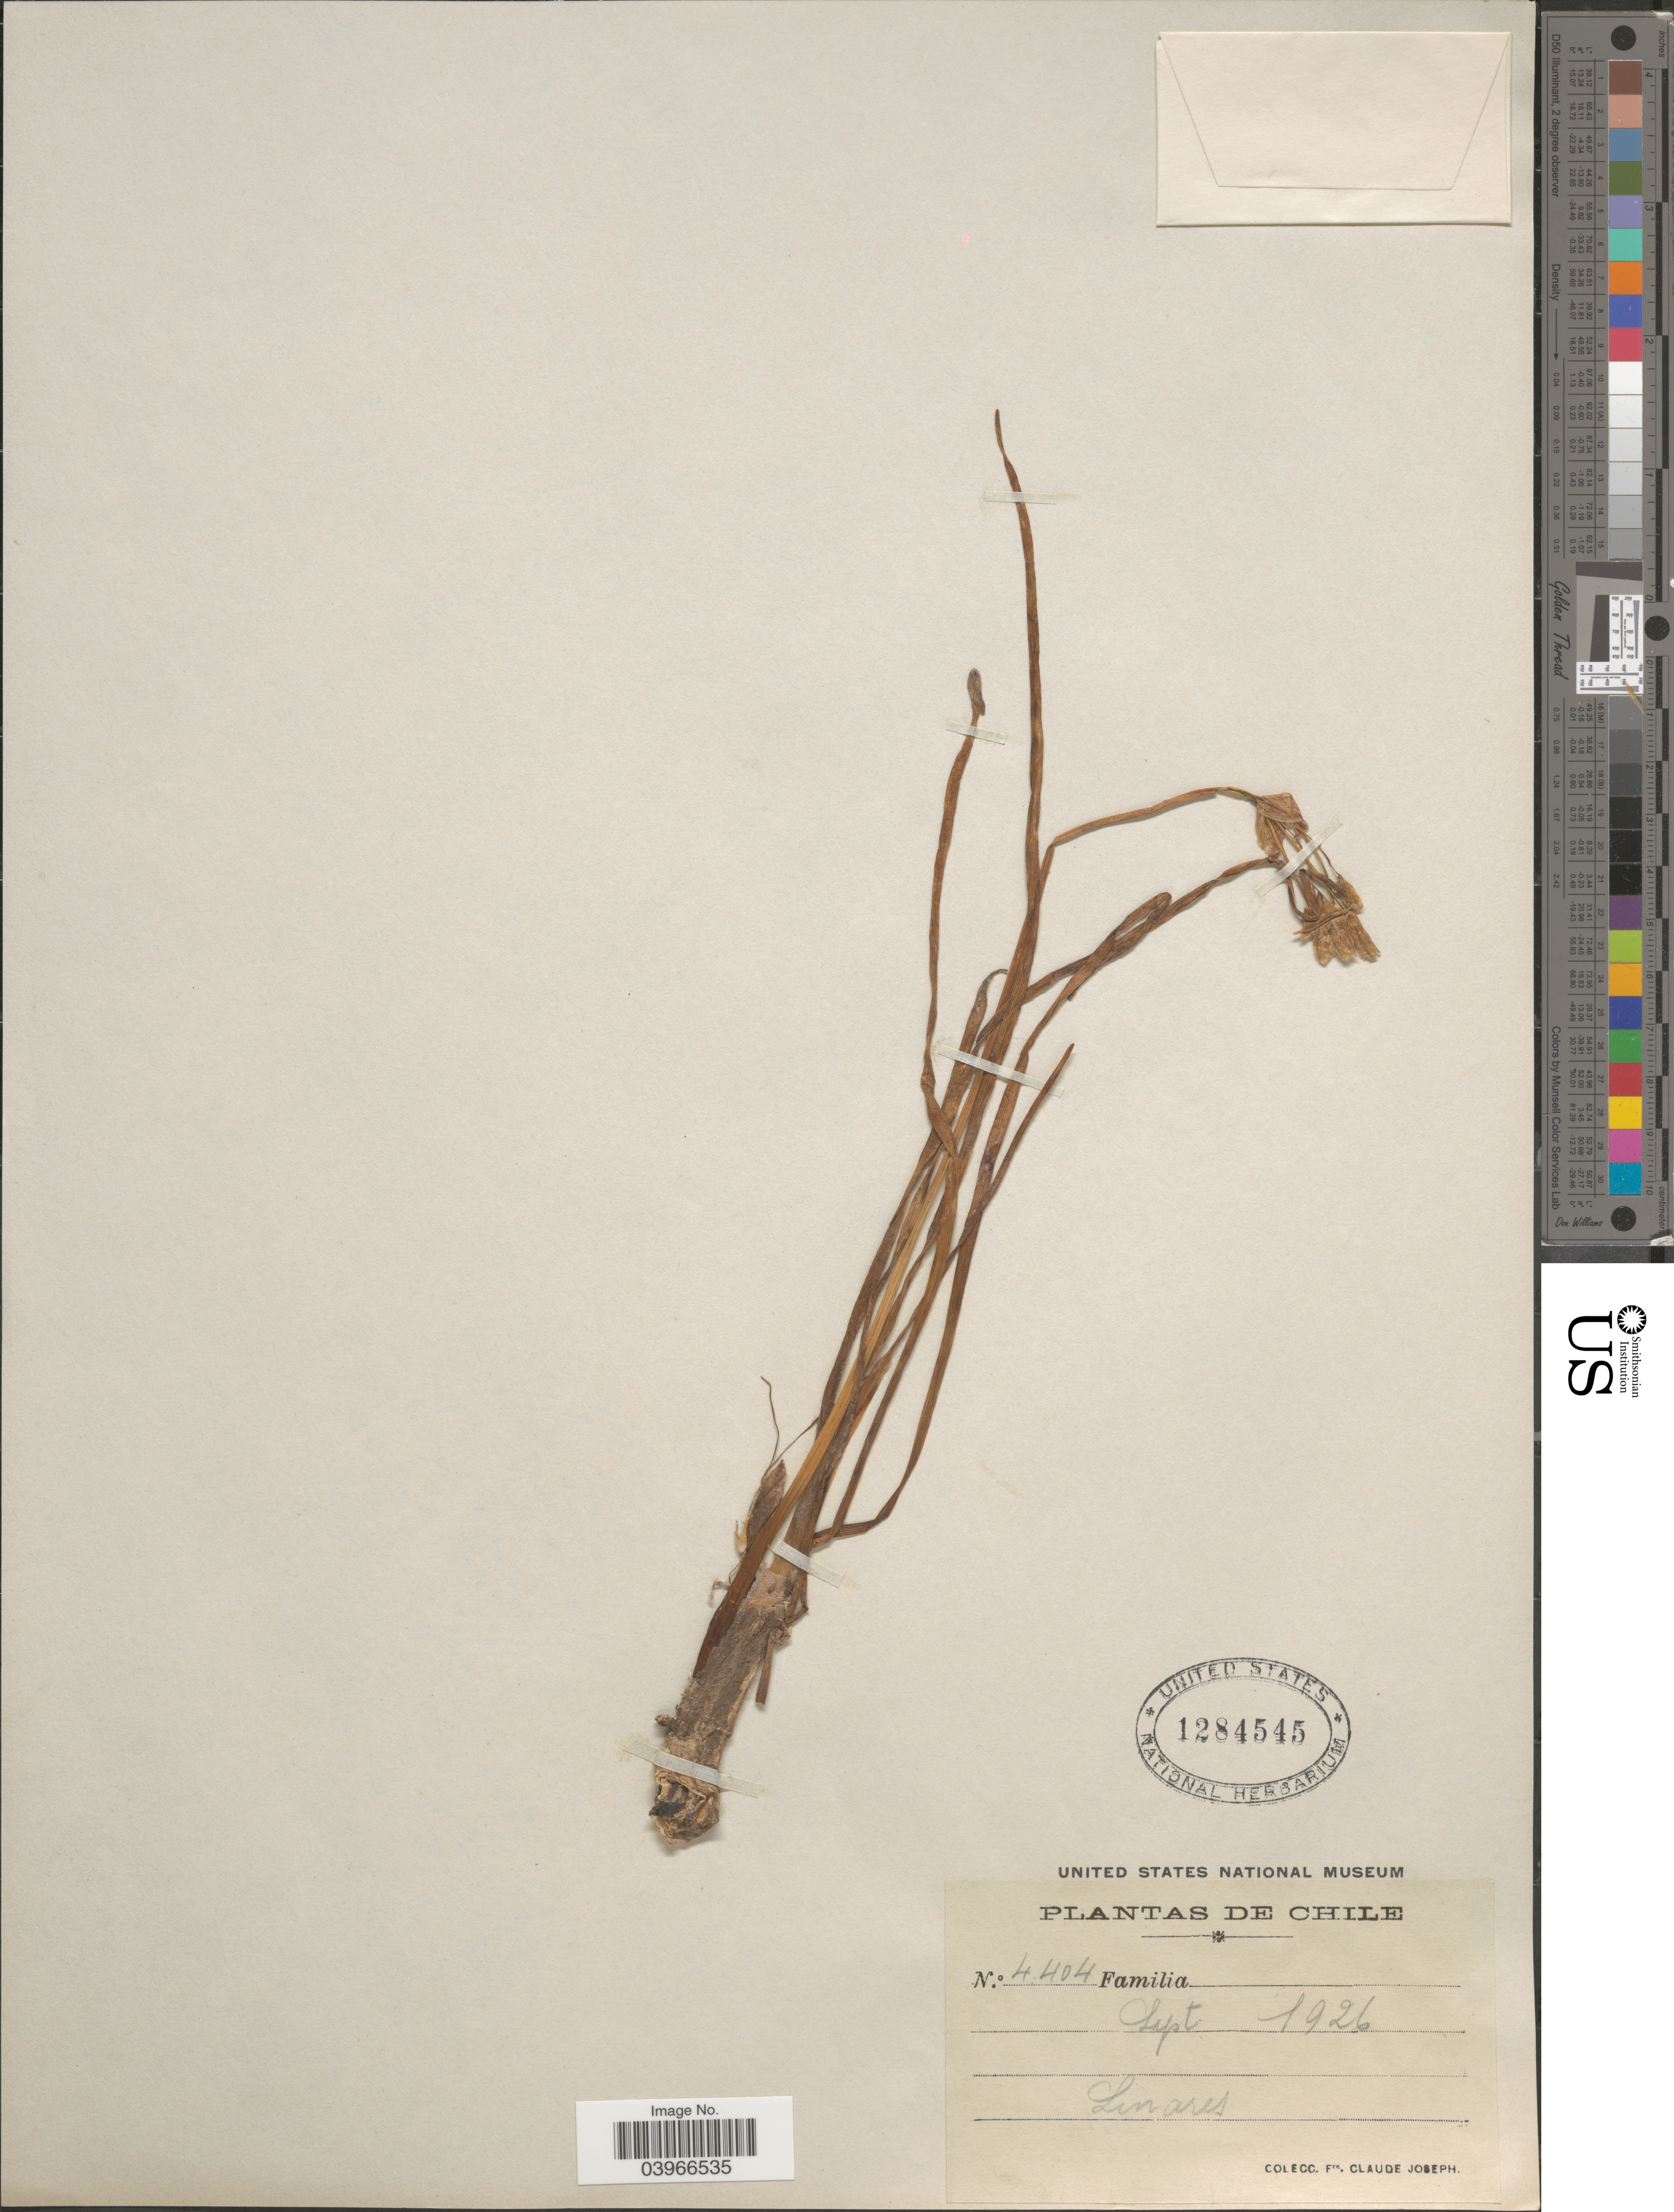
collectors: Bro. Claude-Joseph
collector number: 4404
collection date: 1926-09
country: Chile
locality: Linares.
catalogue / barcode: US 1284545